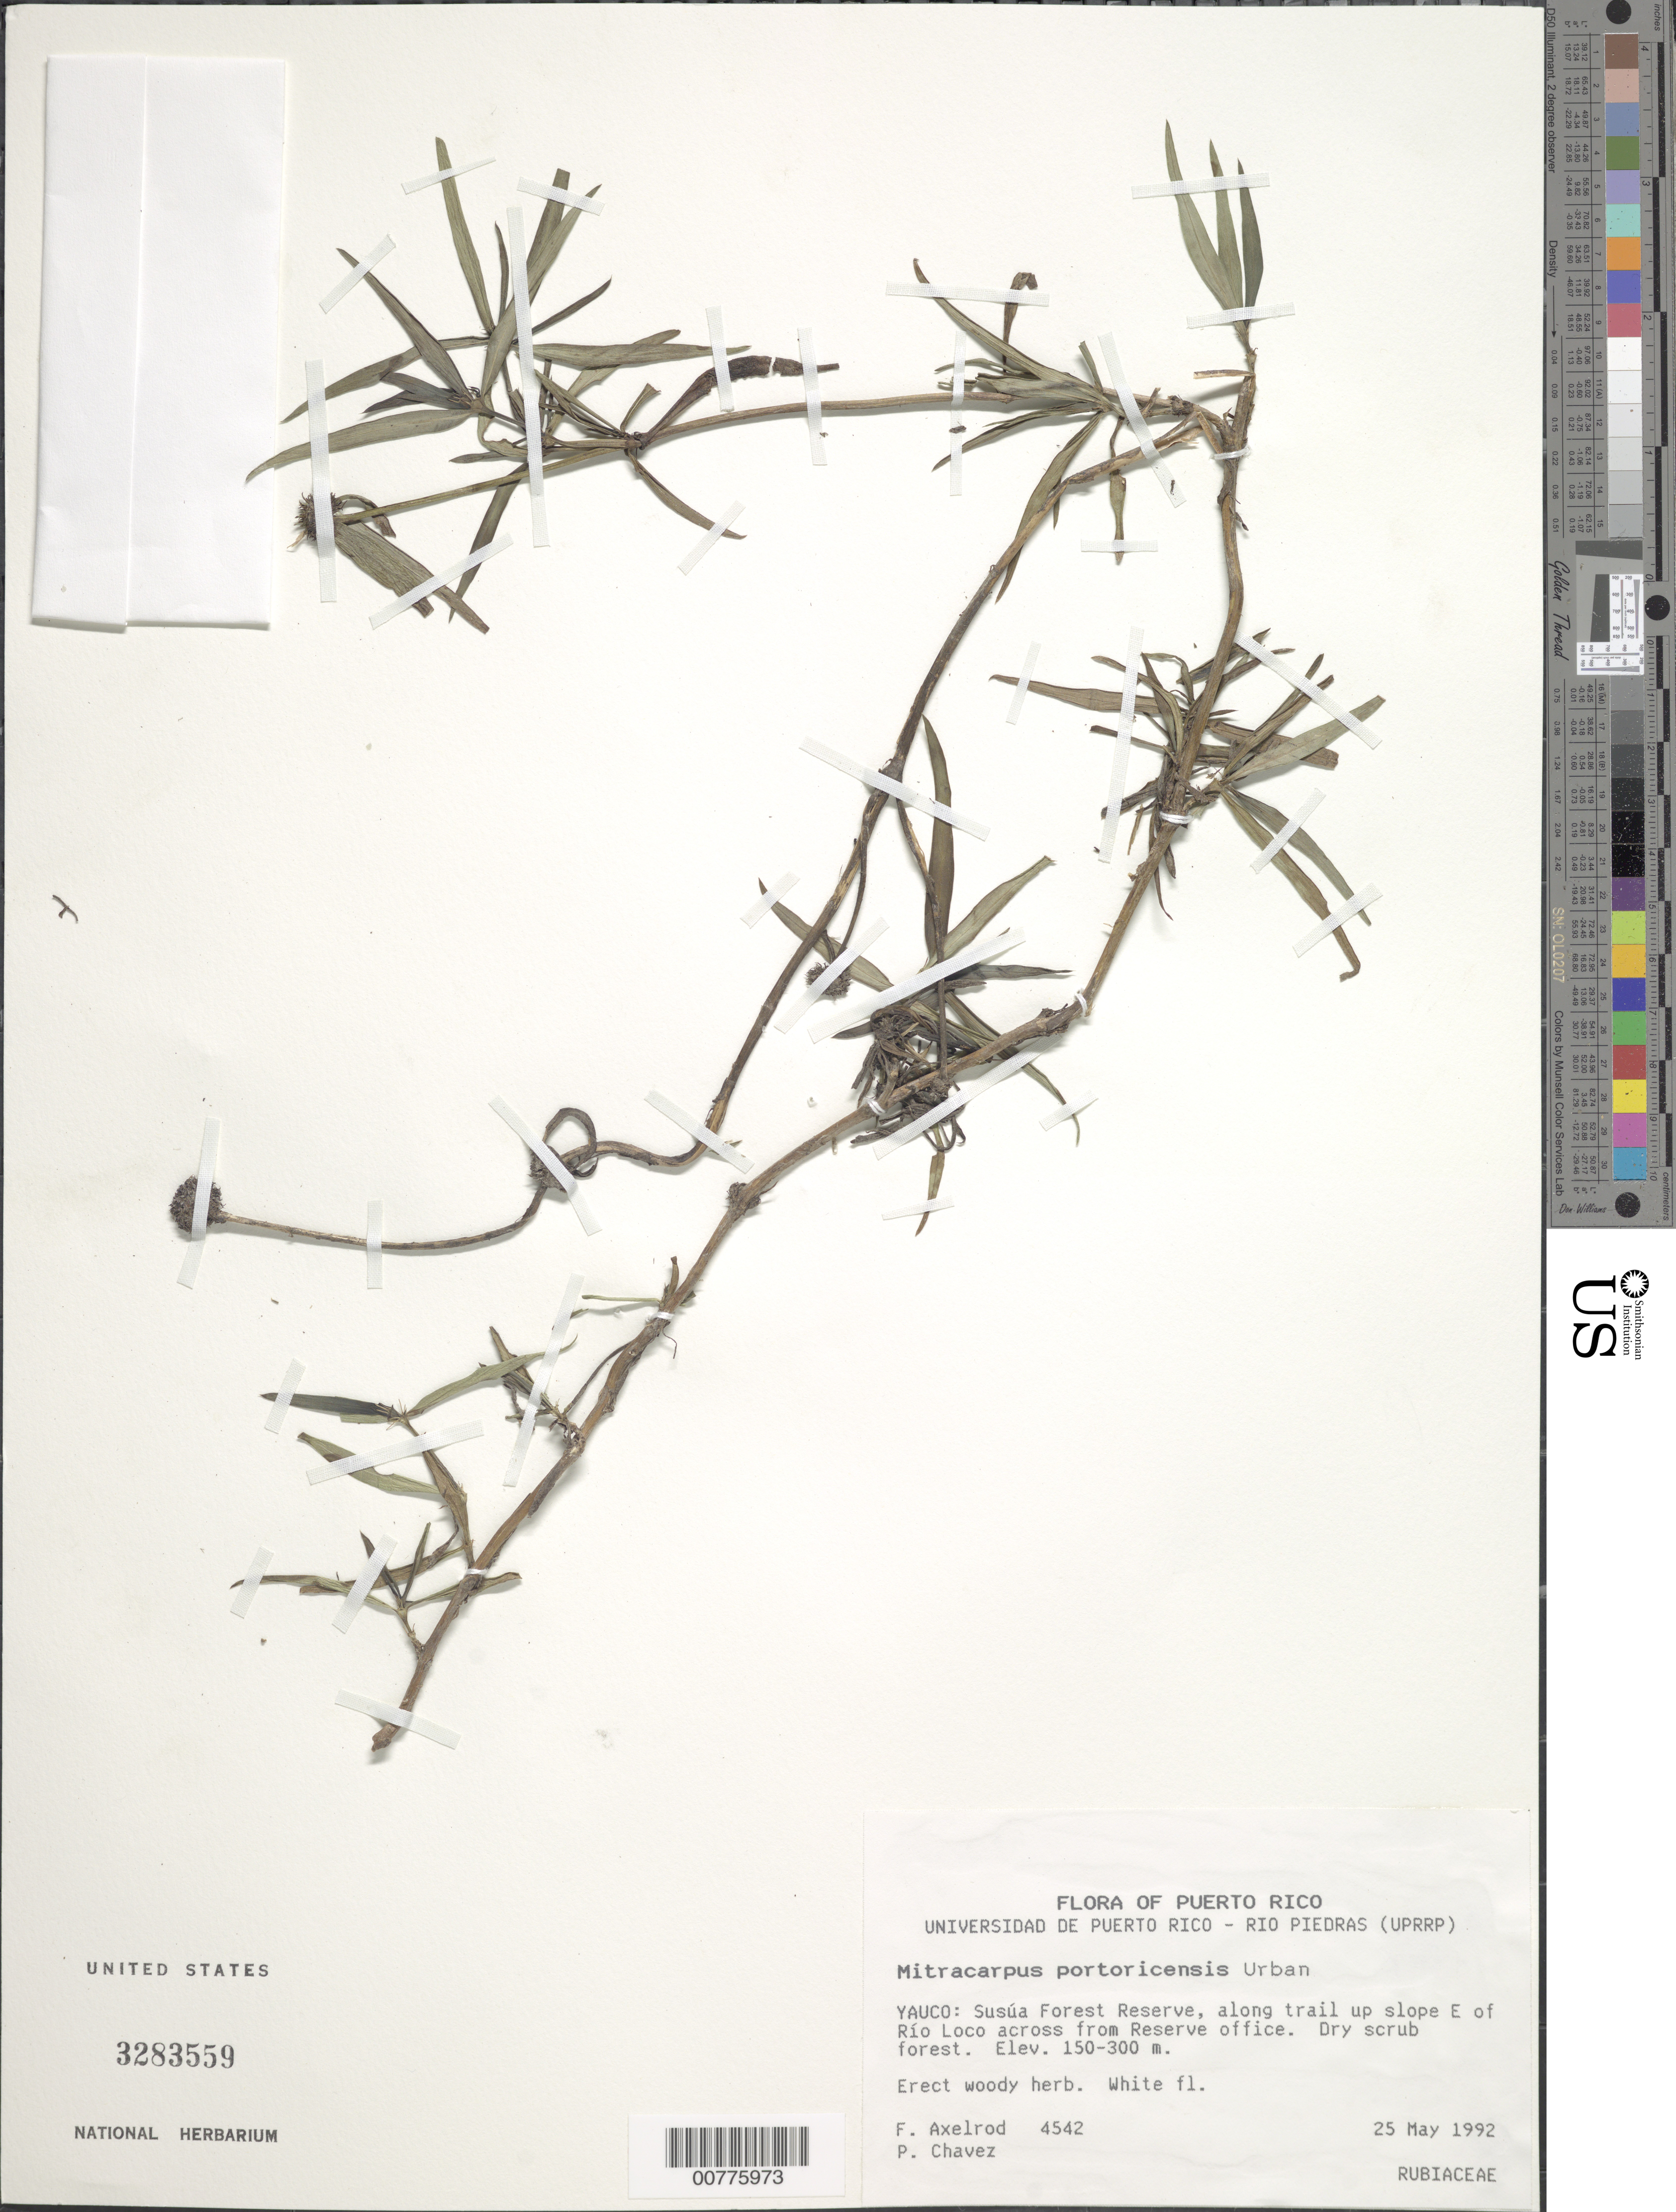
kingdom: Plantae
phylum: Tracheophyta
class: Magnoliopsida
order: Gentianales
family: Rubiaceae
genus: Mitracarpus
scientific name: Mitracarpus frigidus var. portoricensis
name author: Urb.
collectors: F. S. Axelrod & P. Chavez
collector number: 4542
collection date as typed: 25 May 1992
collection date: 1992-05-25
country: Puerto Rico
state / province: Yauco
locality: Yauco: Susúa Forest Reserve, along trail up slope E of Río Loco, across from reserve office.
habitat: Dry scrub forest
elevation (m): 150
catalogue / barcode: US 3283559